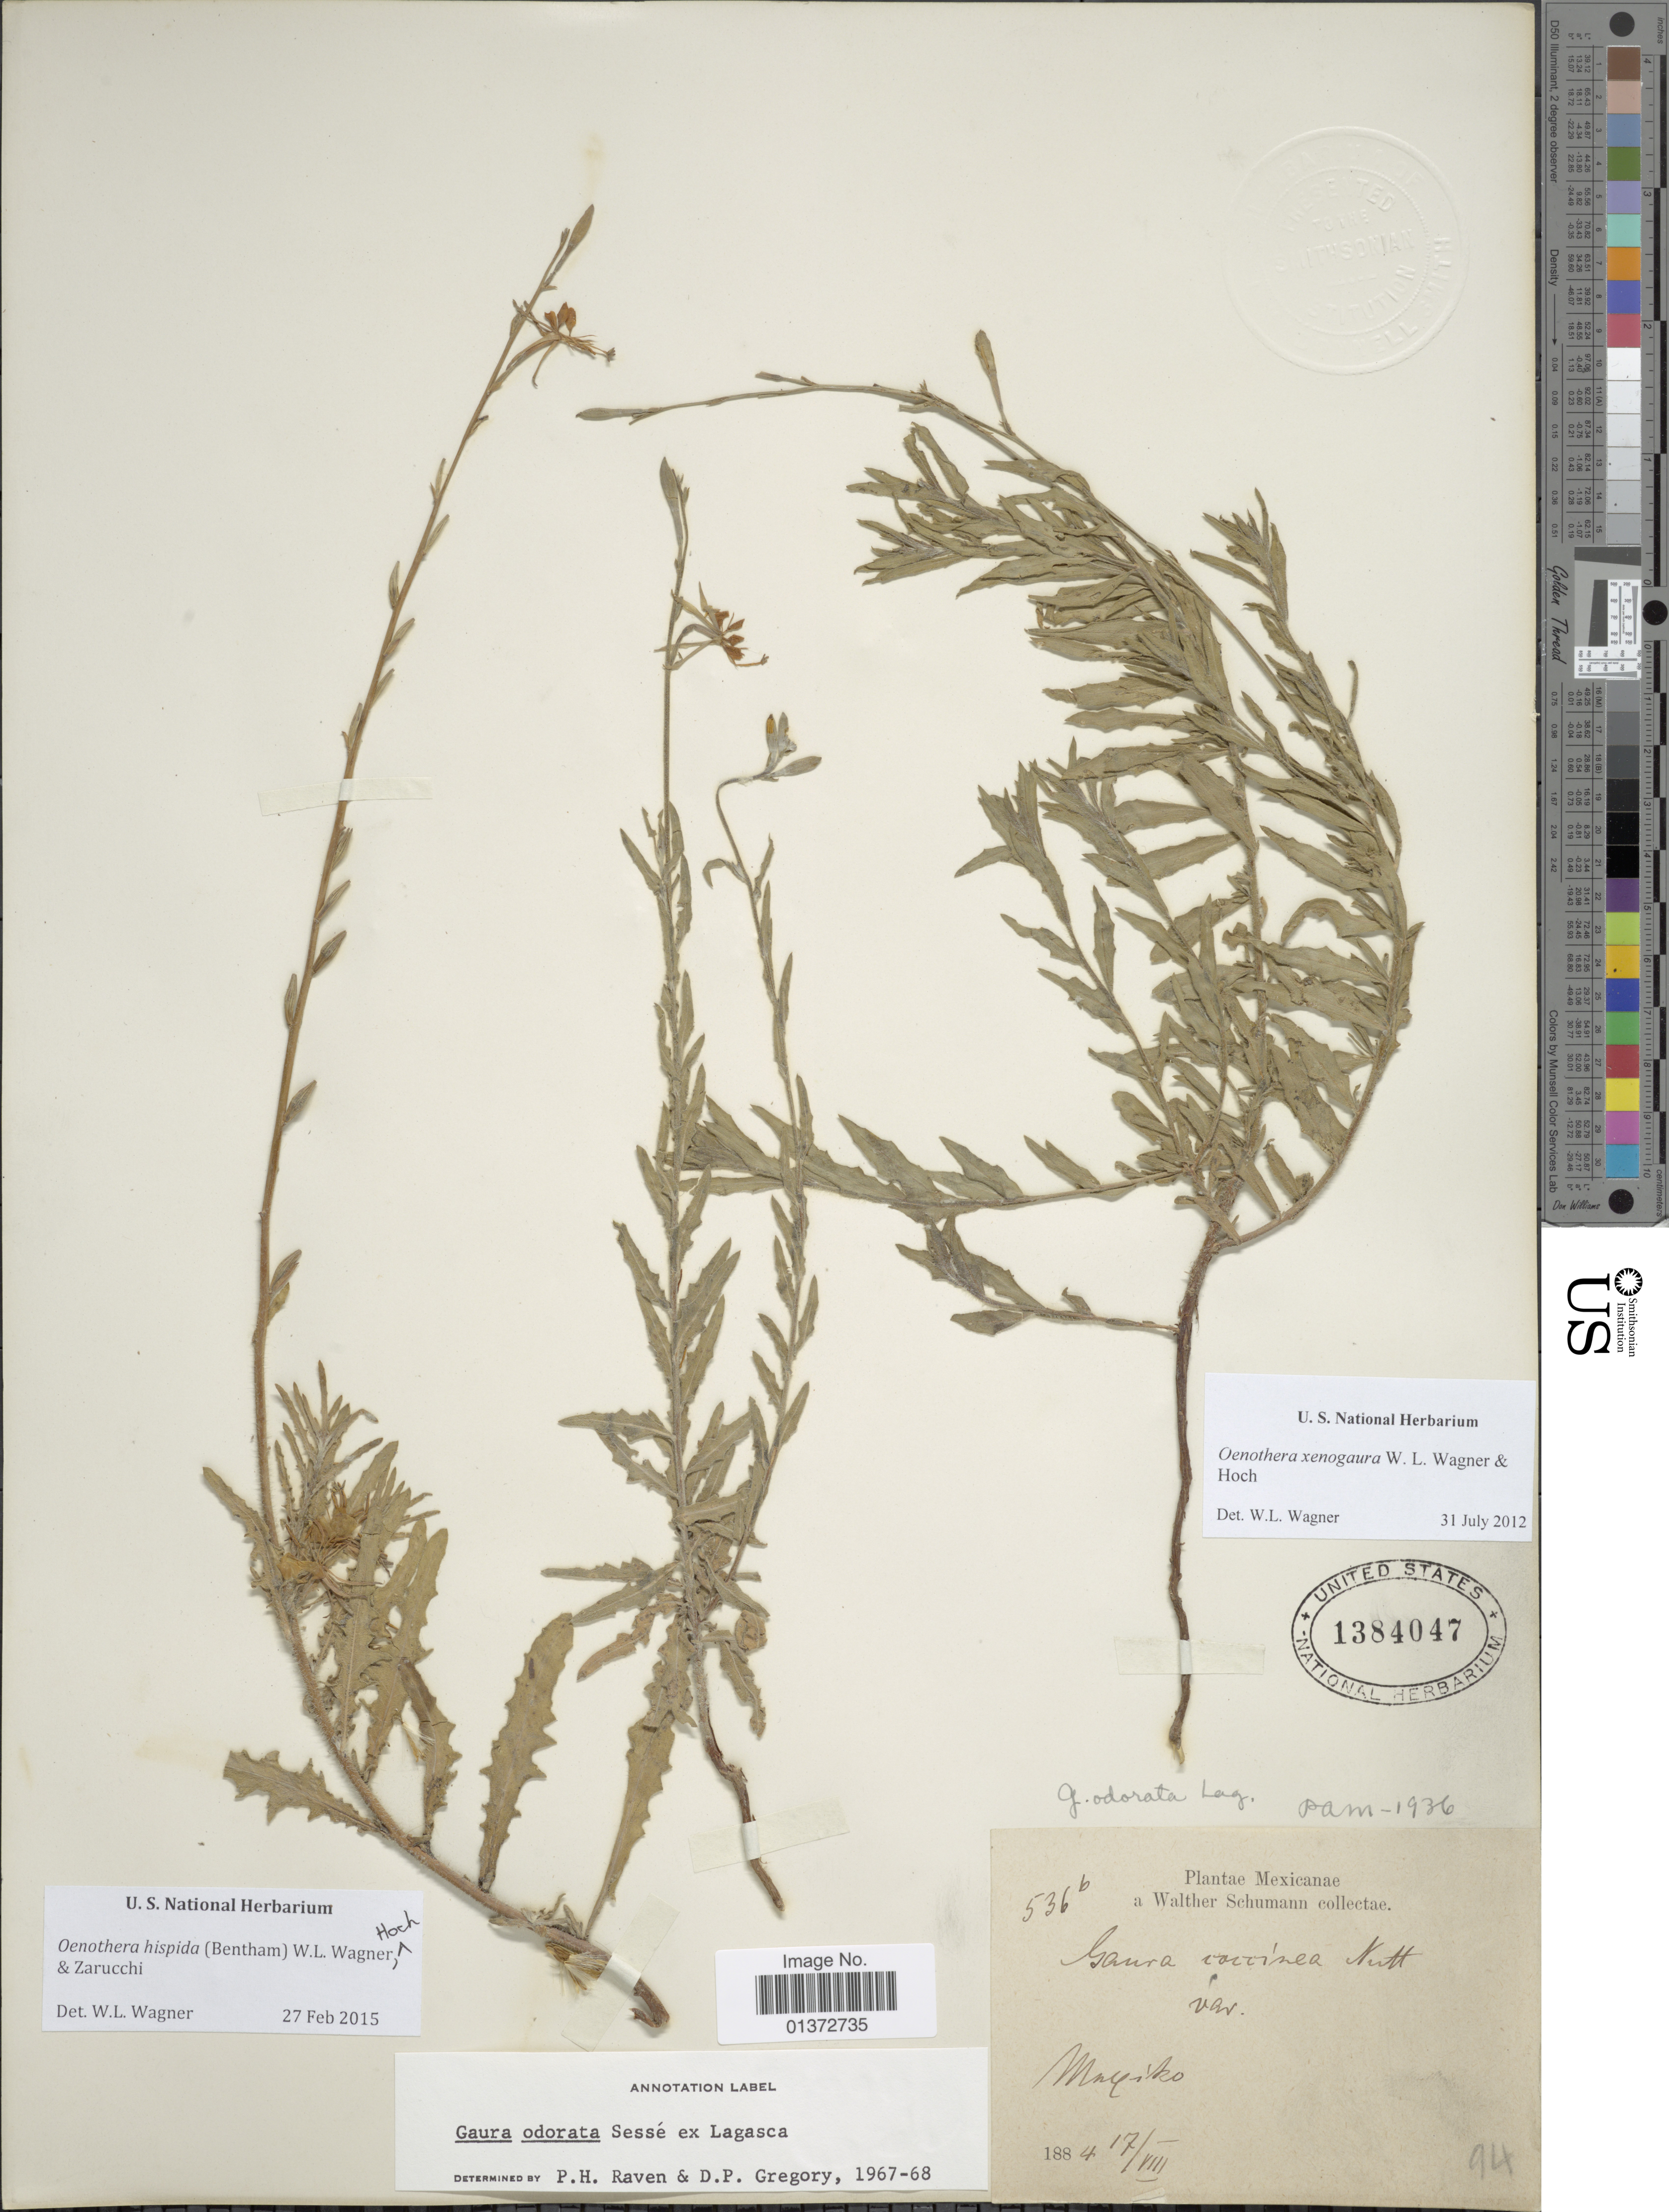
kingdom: Plantae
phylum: Tracheophyta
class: Magnoliopsida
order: Myrtales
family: Onagraceae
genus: Oenothera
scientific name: Oenothera hispida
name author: (Benth.) W.L. Wagner et al.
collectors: W. Schumann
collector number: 536b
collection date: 1884-08-17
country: Mexico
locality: Mexiko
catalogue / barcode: US 1384047